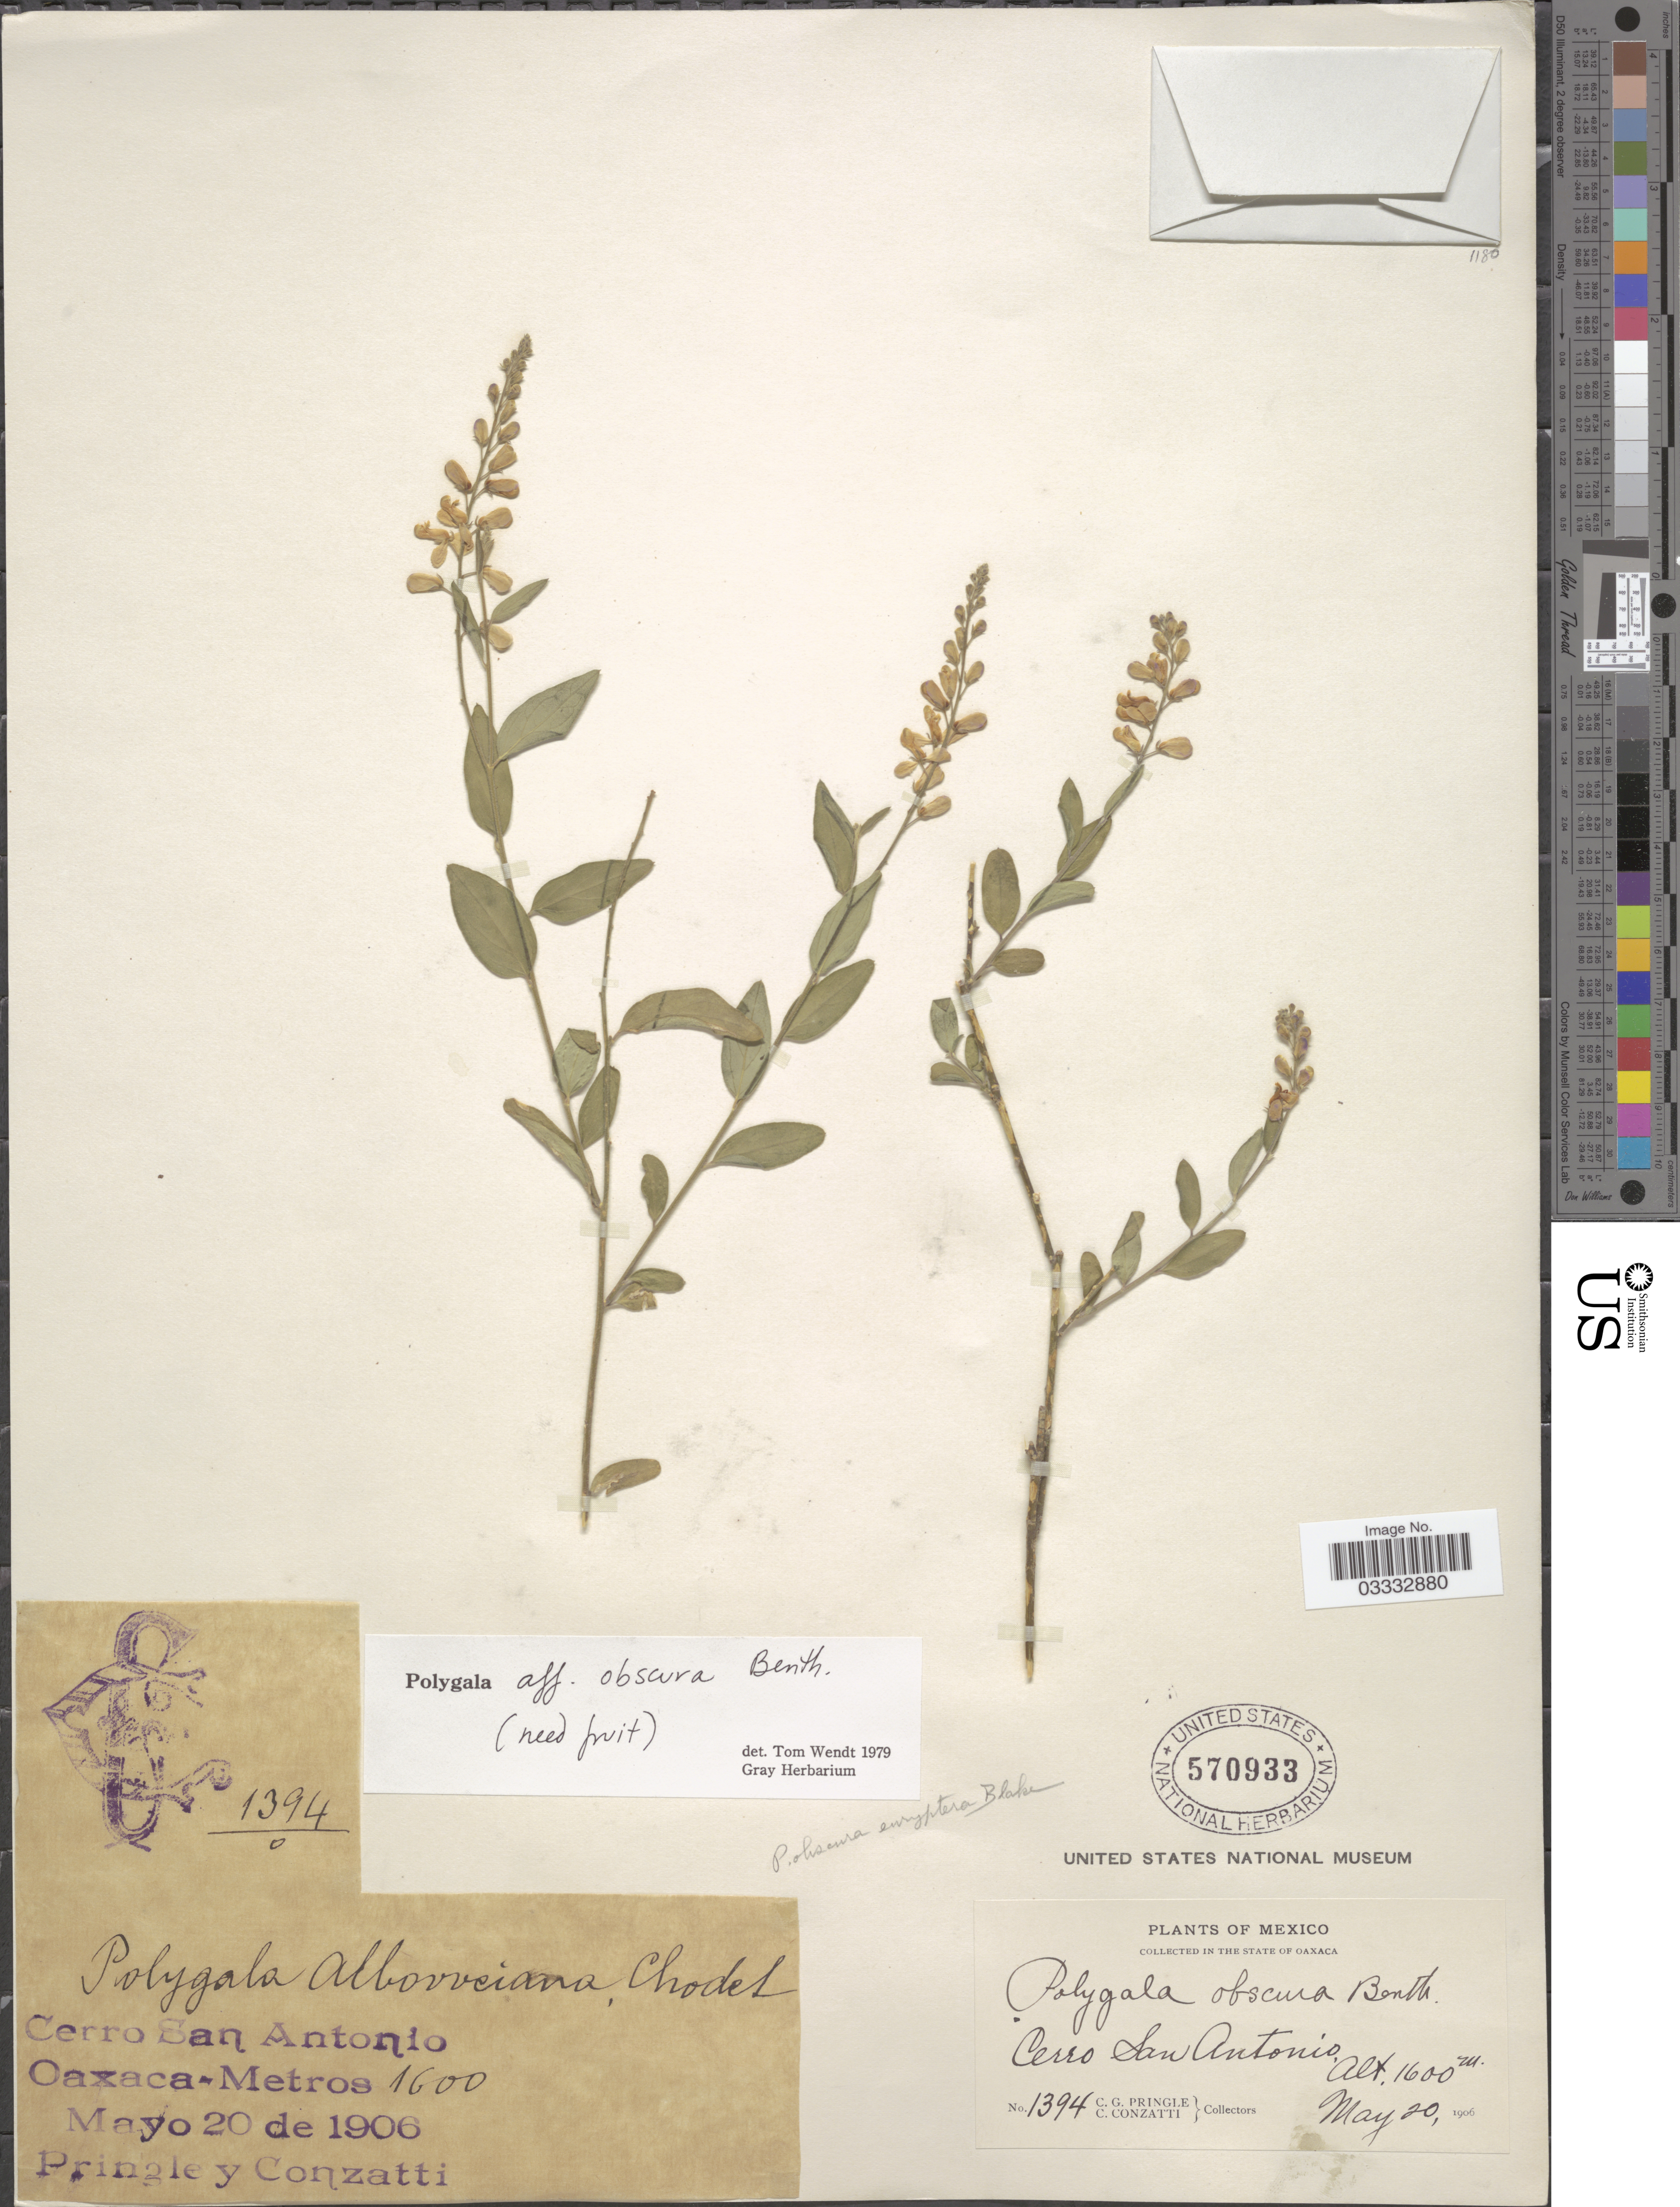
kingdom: Plantae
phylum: Tracheophyta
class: Magnoliopsida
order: Fabales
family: Polygalaceae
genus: Hebecarpa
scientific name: Hebecarpa obscura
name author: (Benth.) J.R. Abbott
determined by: Strong, Mark T., (BOT), Smithsonian Institution - National Museum of Natural History (UNITED STATES)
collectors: C. G. Pringle & C. Conzatti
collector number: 1394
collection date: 1906-05-20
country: Mexico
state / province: Oaxaca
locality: Cerro San Antonio.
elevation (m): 1600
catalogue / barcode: US 570933